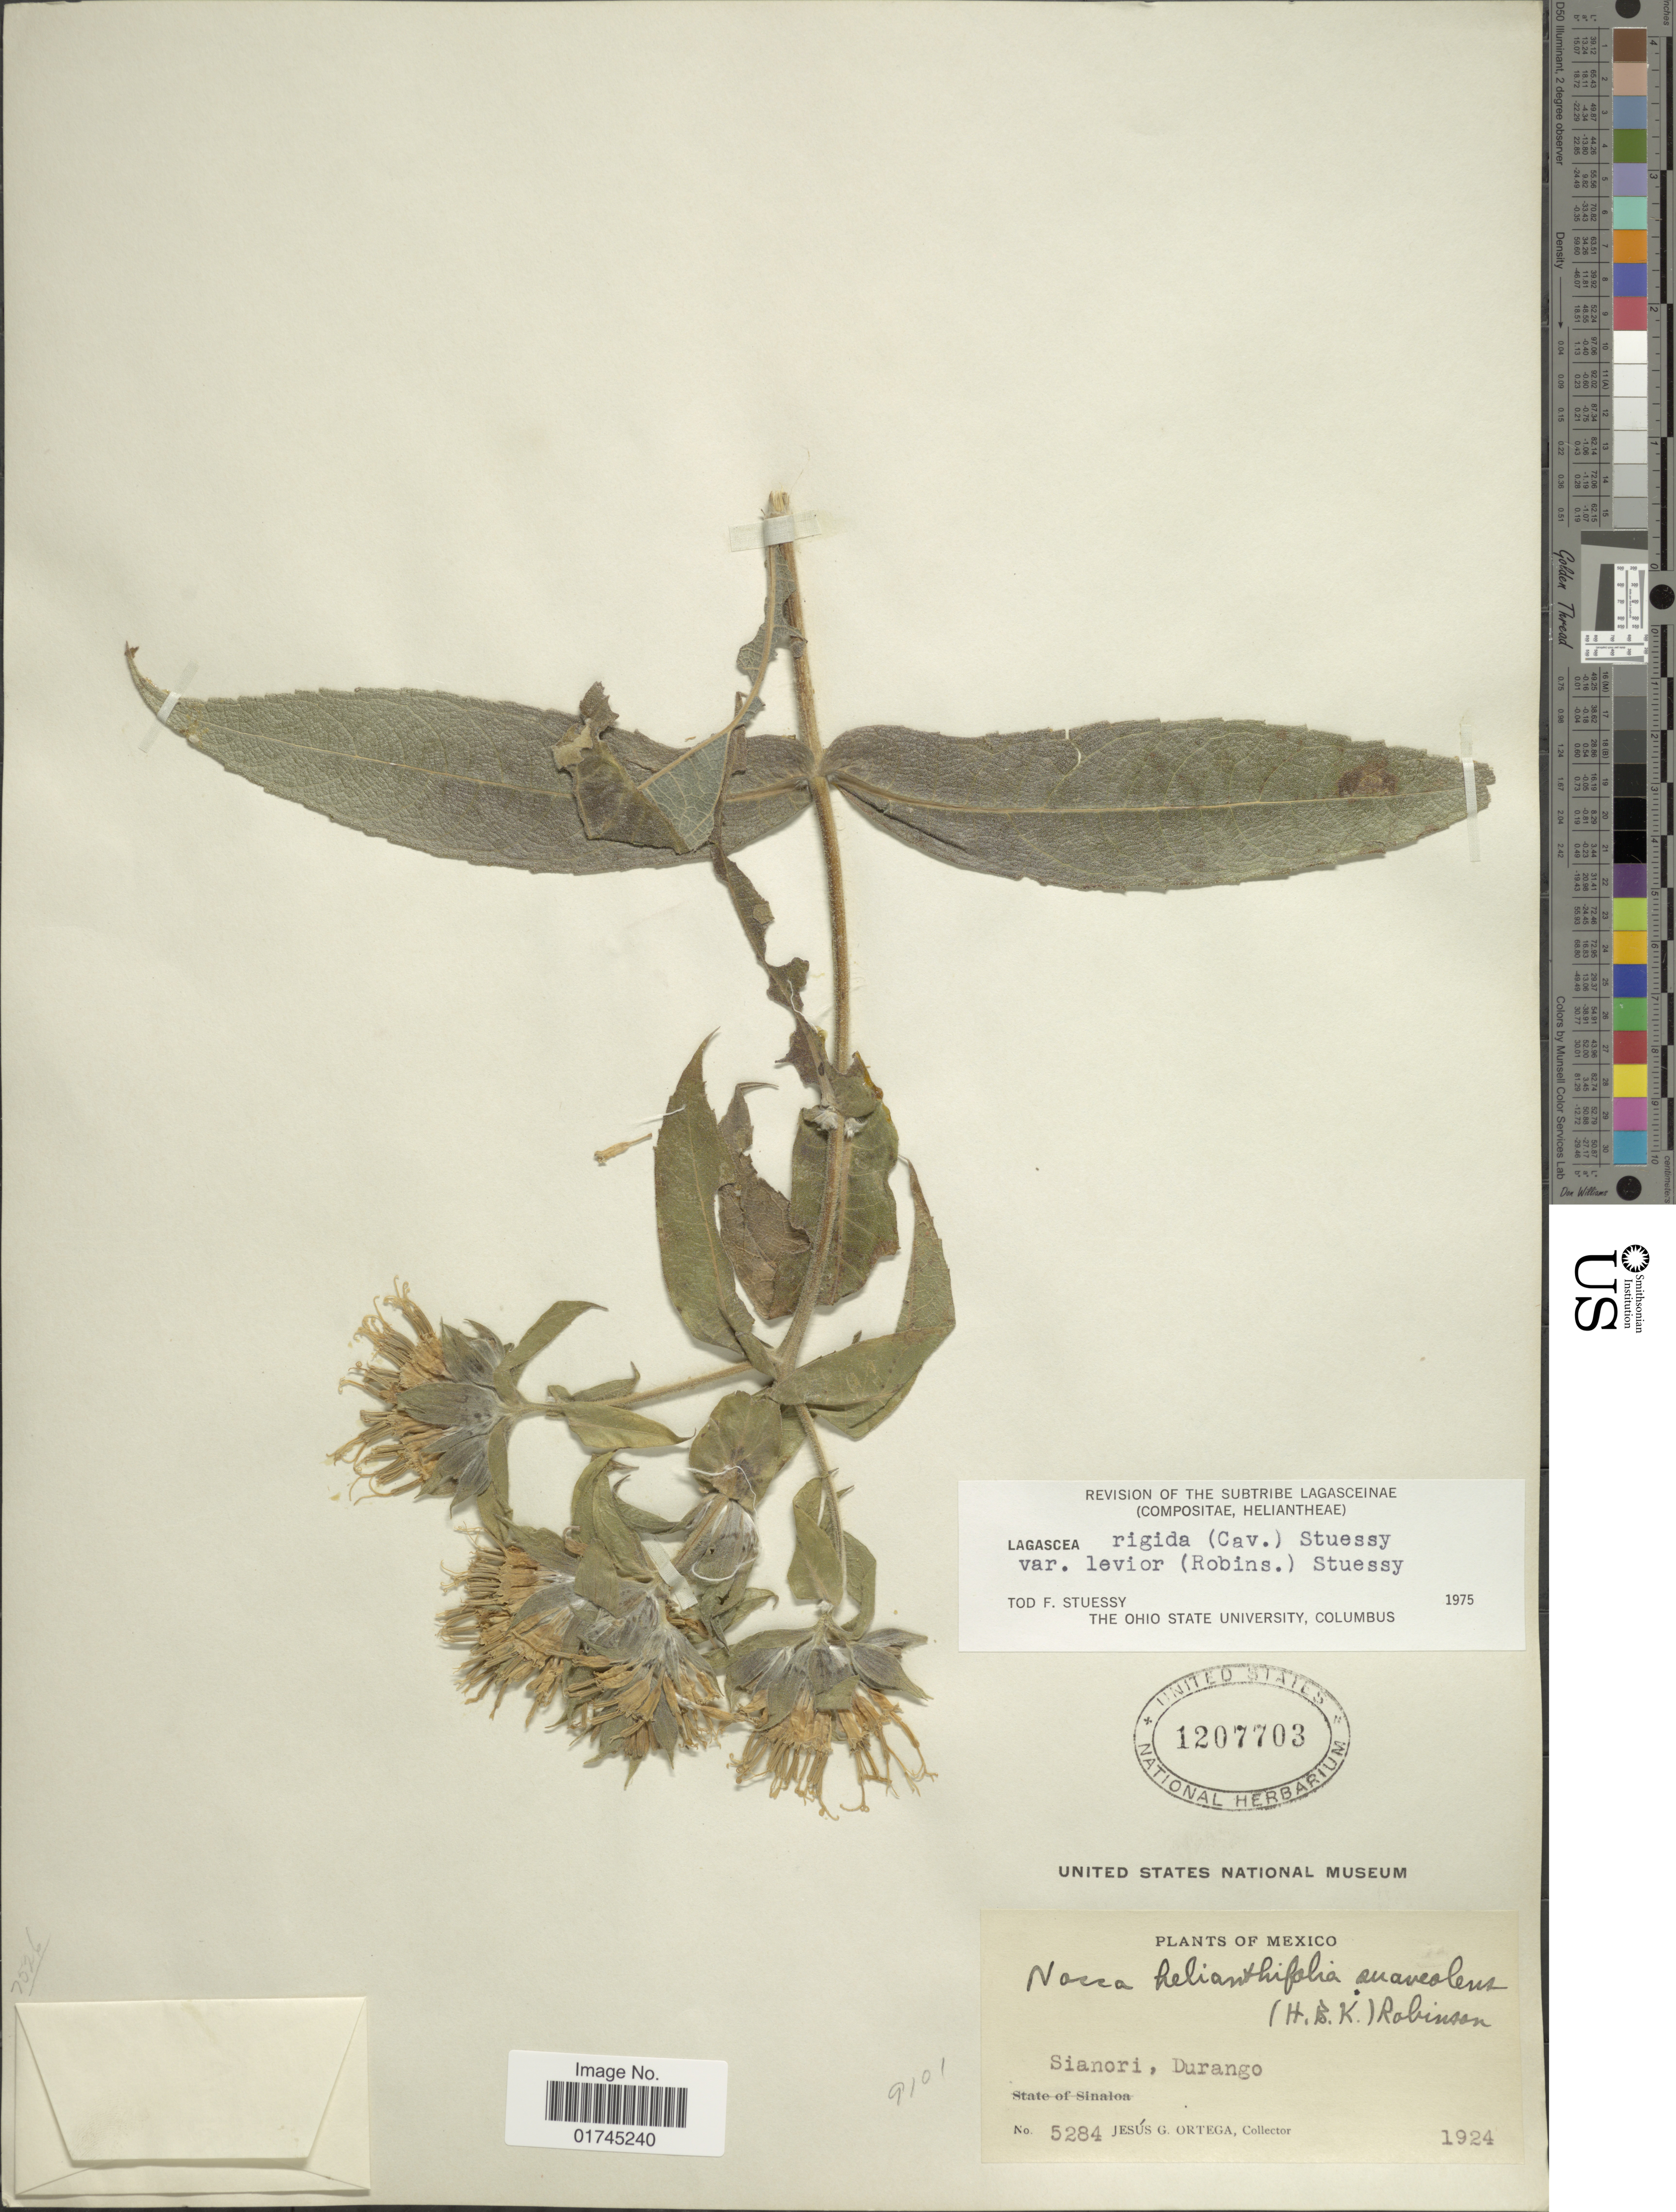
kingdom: Plantae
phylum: Tracheophyta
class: Magnoliopsida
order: Asterales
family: Asteraceae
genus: Lagascea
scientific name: Lagascea helianthifolia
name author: Kunth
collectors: J. Ortega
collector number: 5284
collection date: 1924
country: Mexico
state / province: Durango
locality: Sianori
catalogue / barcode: US 1207703